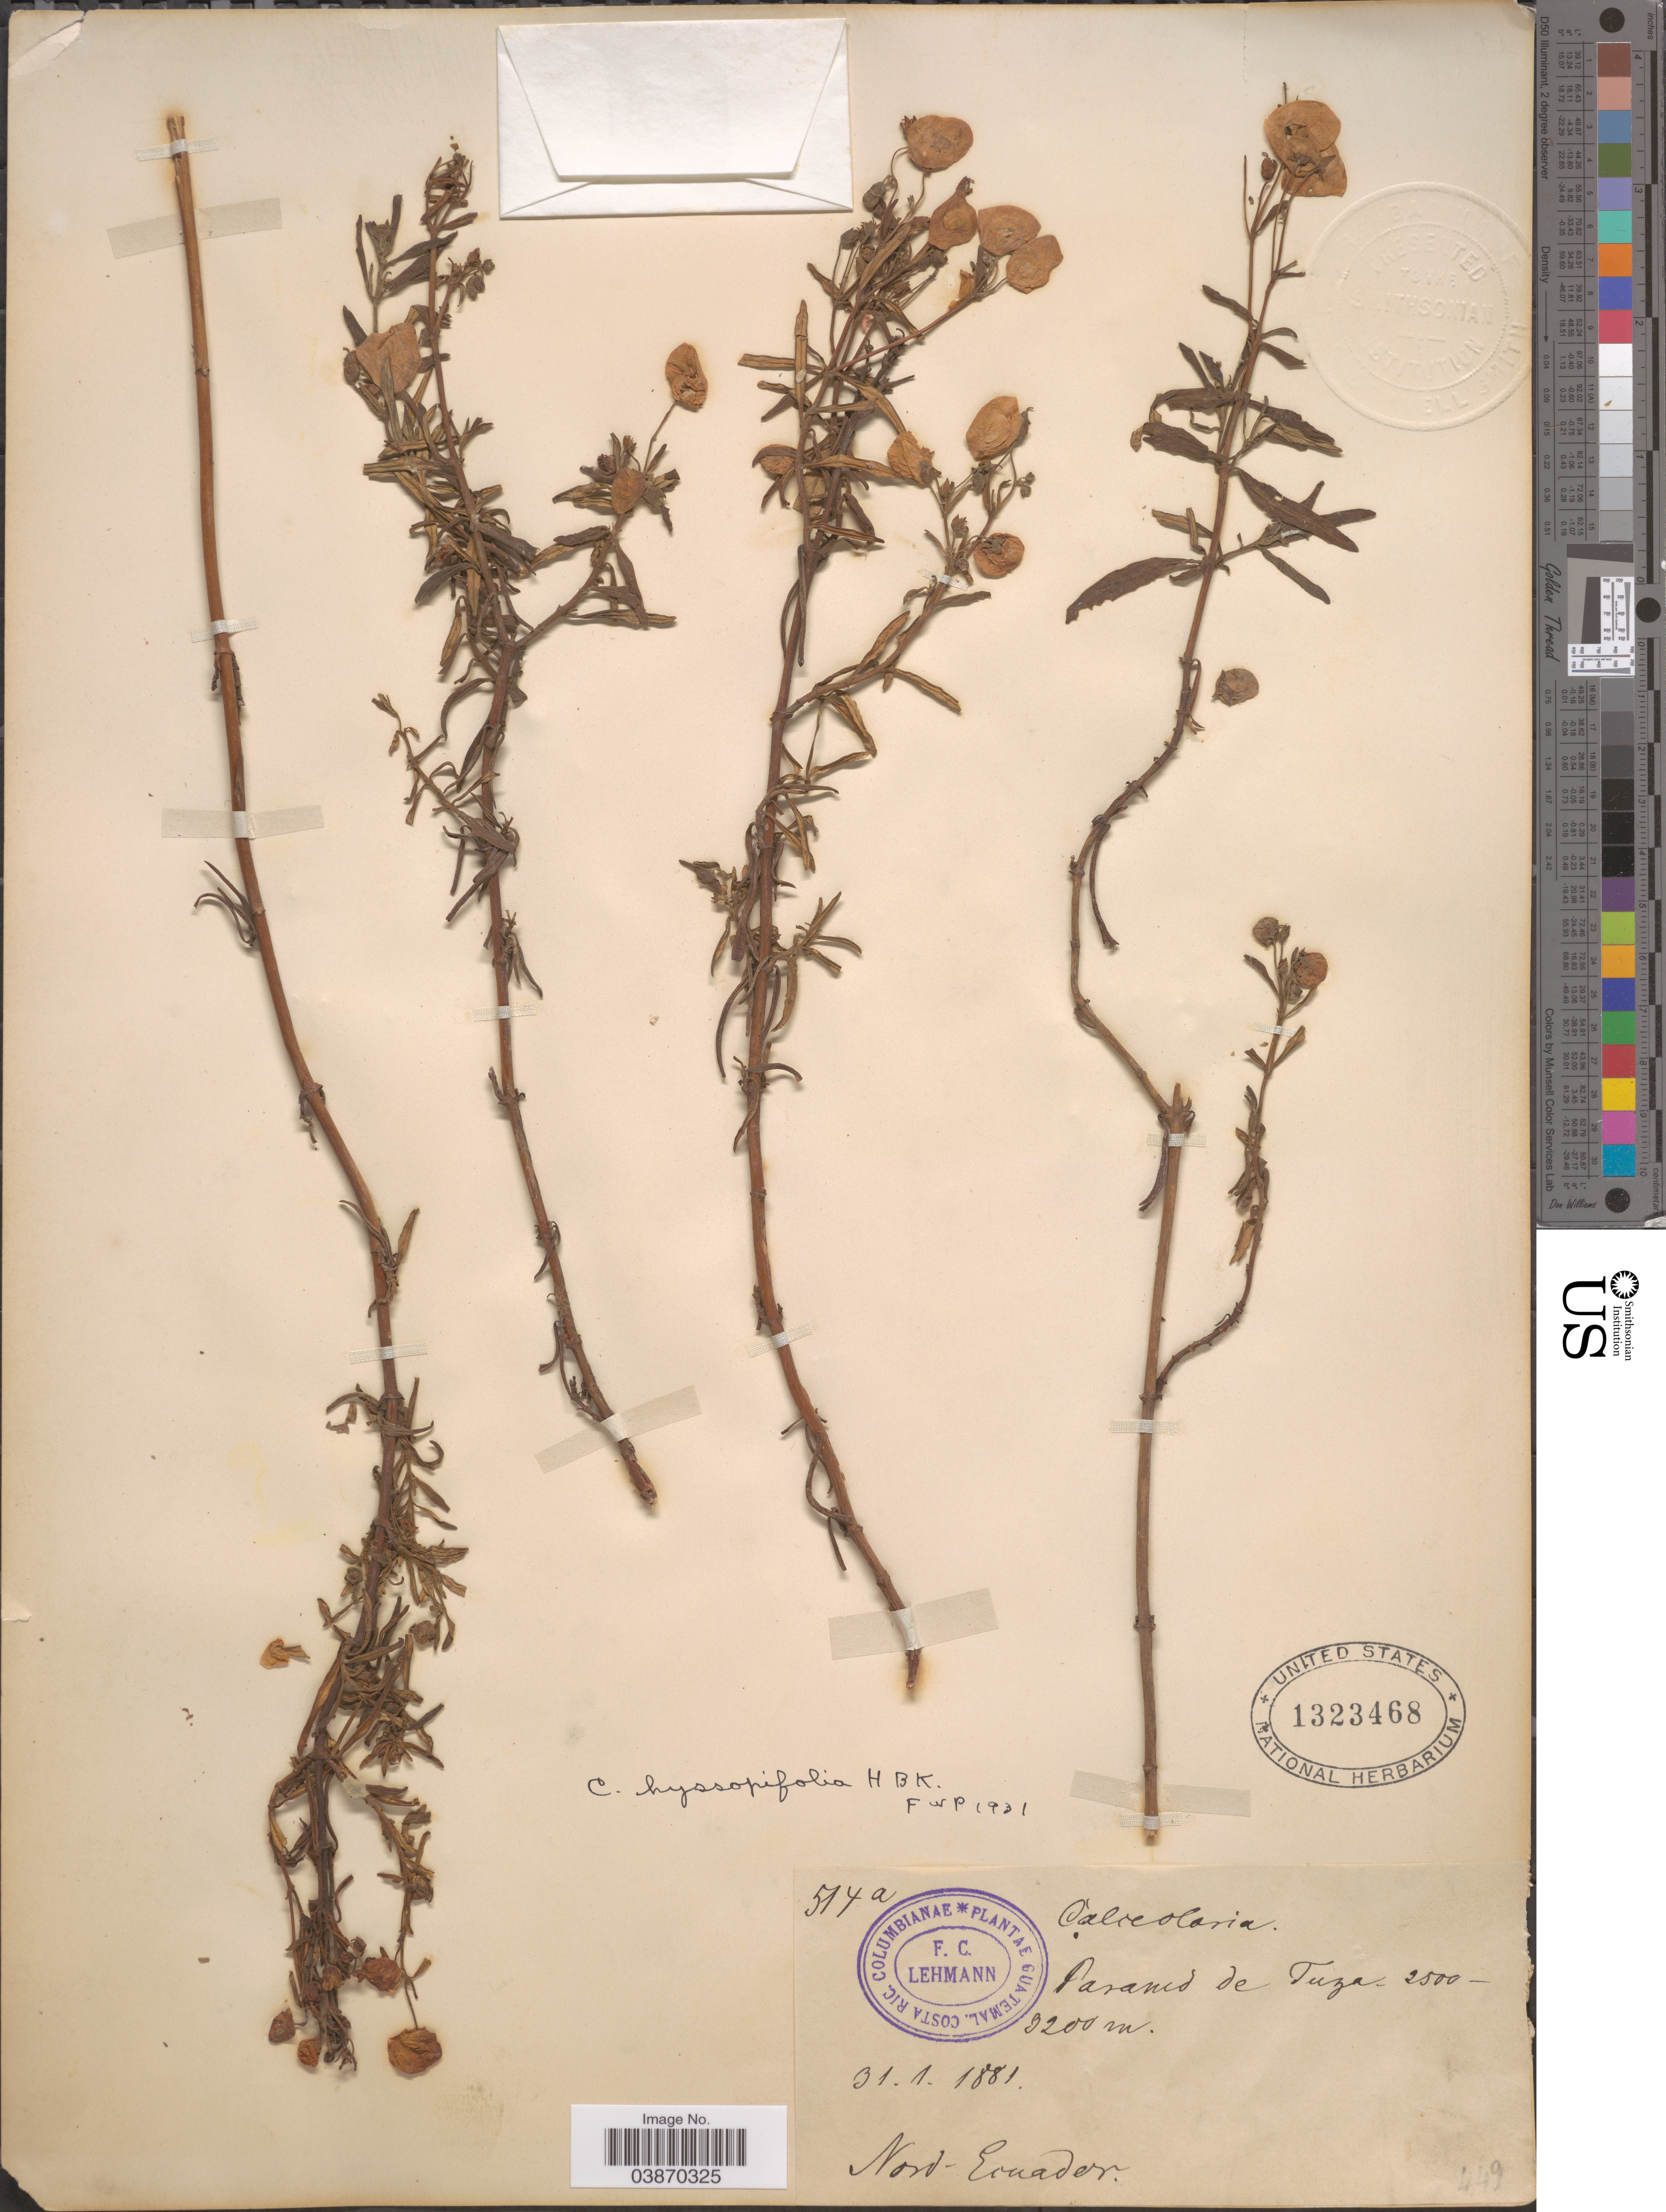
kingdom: Plantae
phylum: Tracheophyta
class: Magnoliopsida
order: Lamiales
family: Calceolariaceae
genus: Calceolaria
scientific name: Calceolaria hyssopifolia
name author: Kunth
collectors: F. C. Lehmann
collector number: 514a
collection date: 1881-01-31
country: Ecuador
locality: Paramo de Tuza. Nord-Ecuador.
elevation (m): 2500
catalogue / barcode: US 1323468